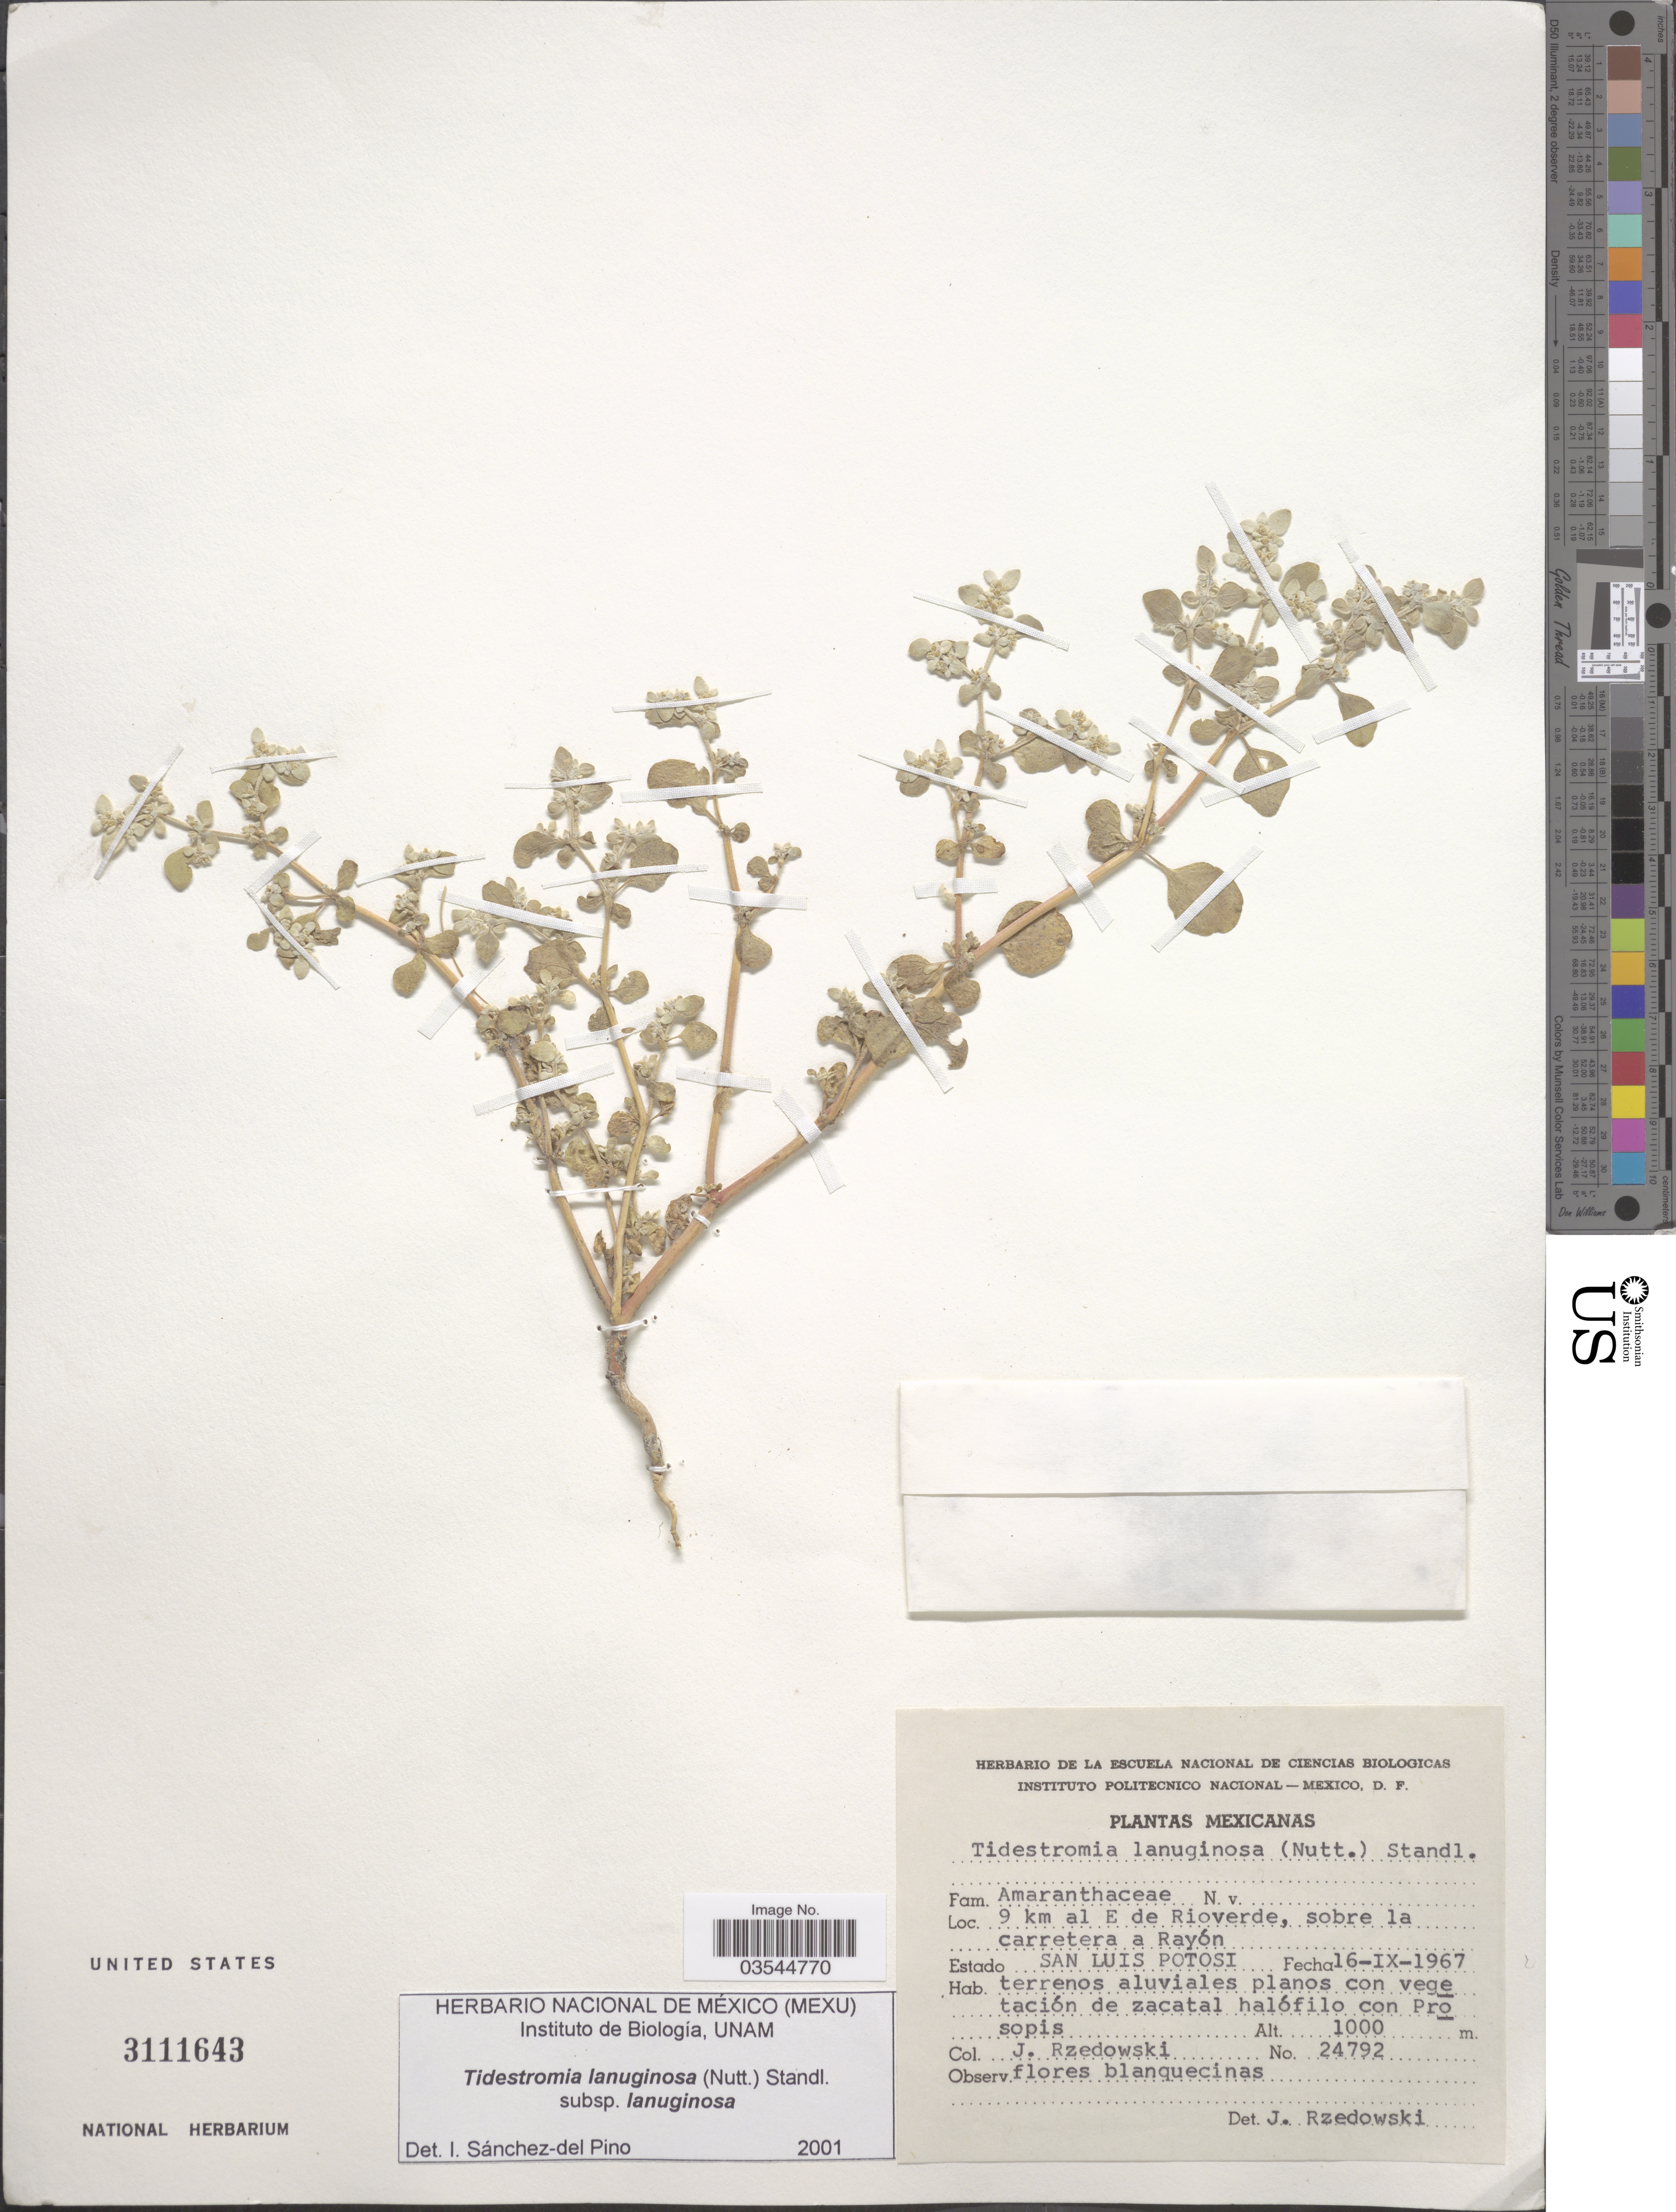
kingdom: Plantae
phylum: Tracheophyta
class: Magnoliopsida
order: Caryophyllales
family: Amaranthaceae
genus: Tidestromia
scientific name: Tidestromia lanuginosa subsp. lanuginosa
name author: (Nutt.) Standl.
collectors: J. Rzedowski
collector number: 24792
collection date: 1967-09-16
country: Mexico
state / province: San Luis Potosí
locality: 9 km al E de Rioverde, sobre la carretera a Rayón.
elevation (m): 1000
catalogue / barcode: US 3111643